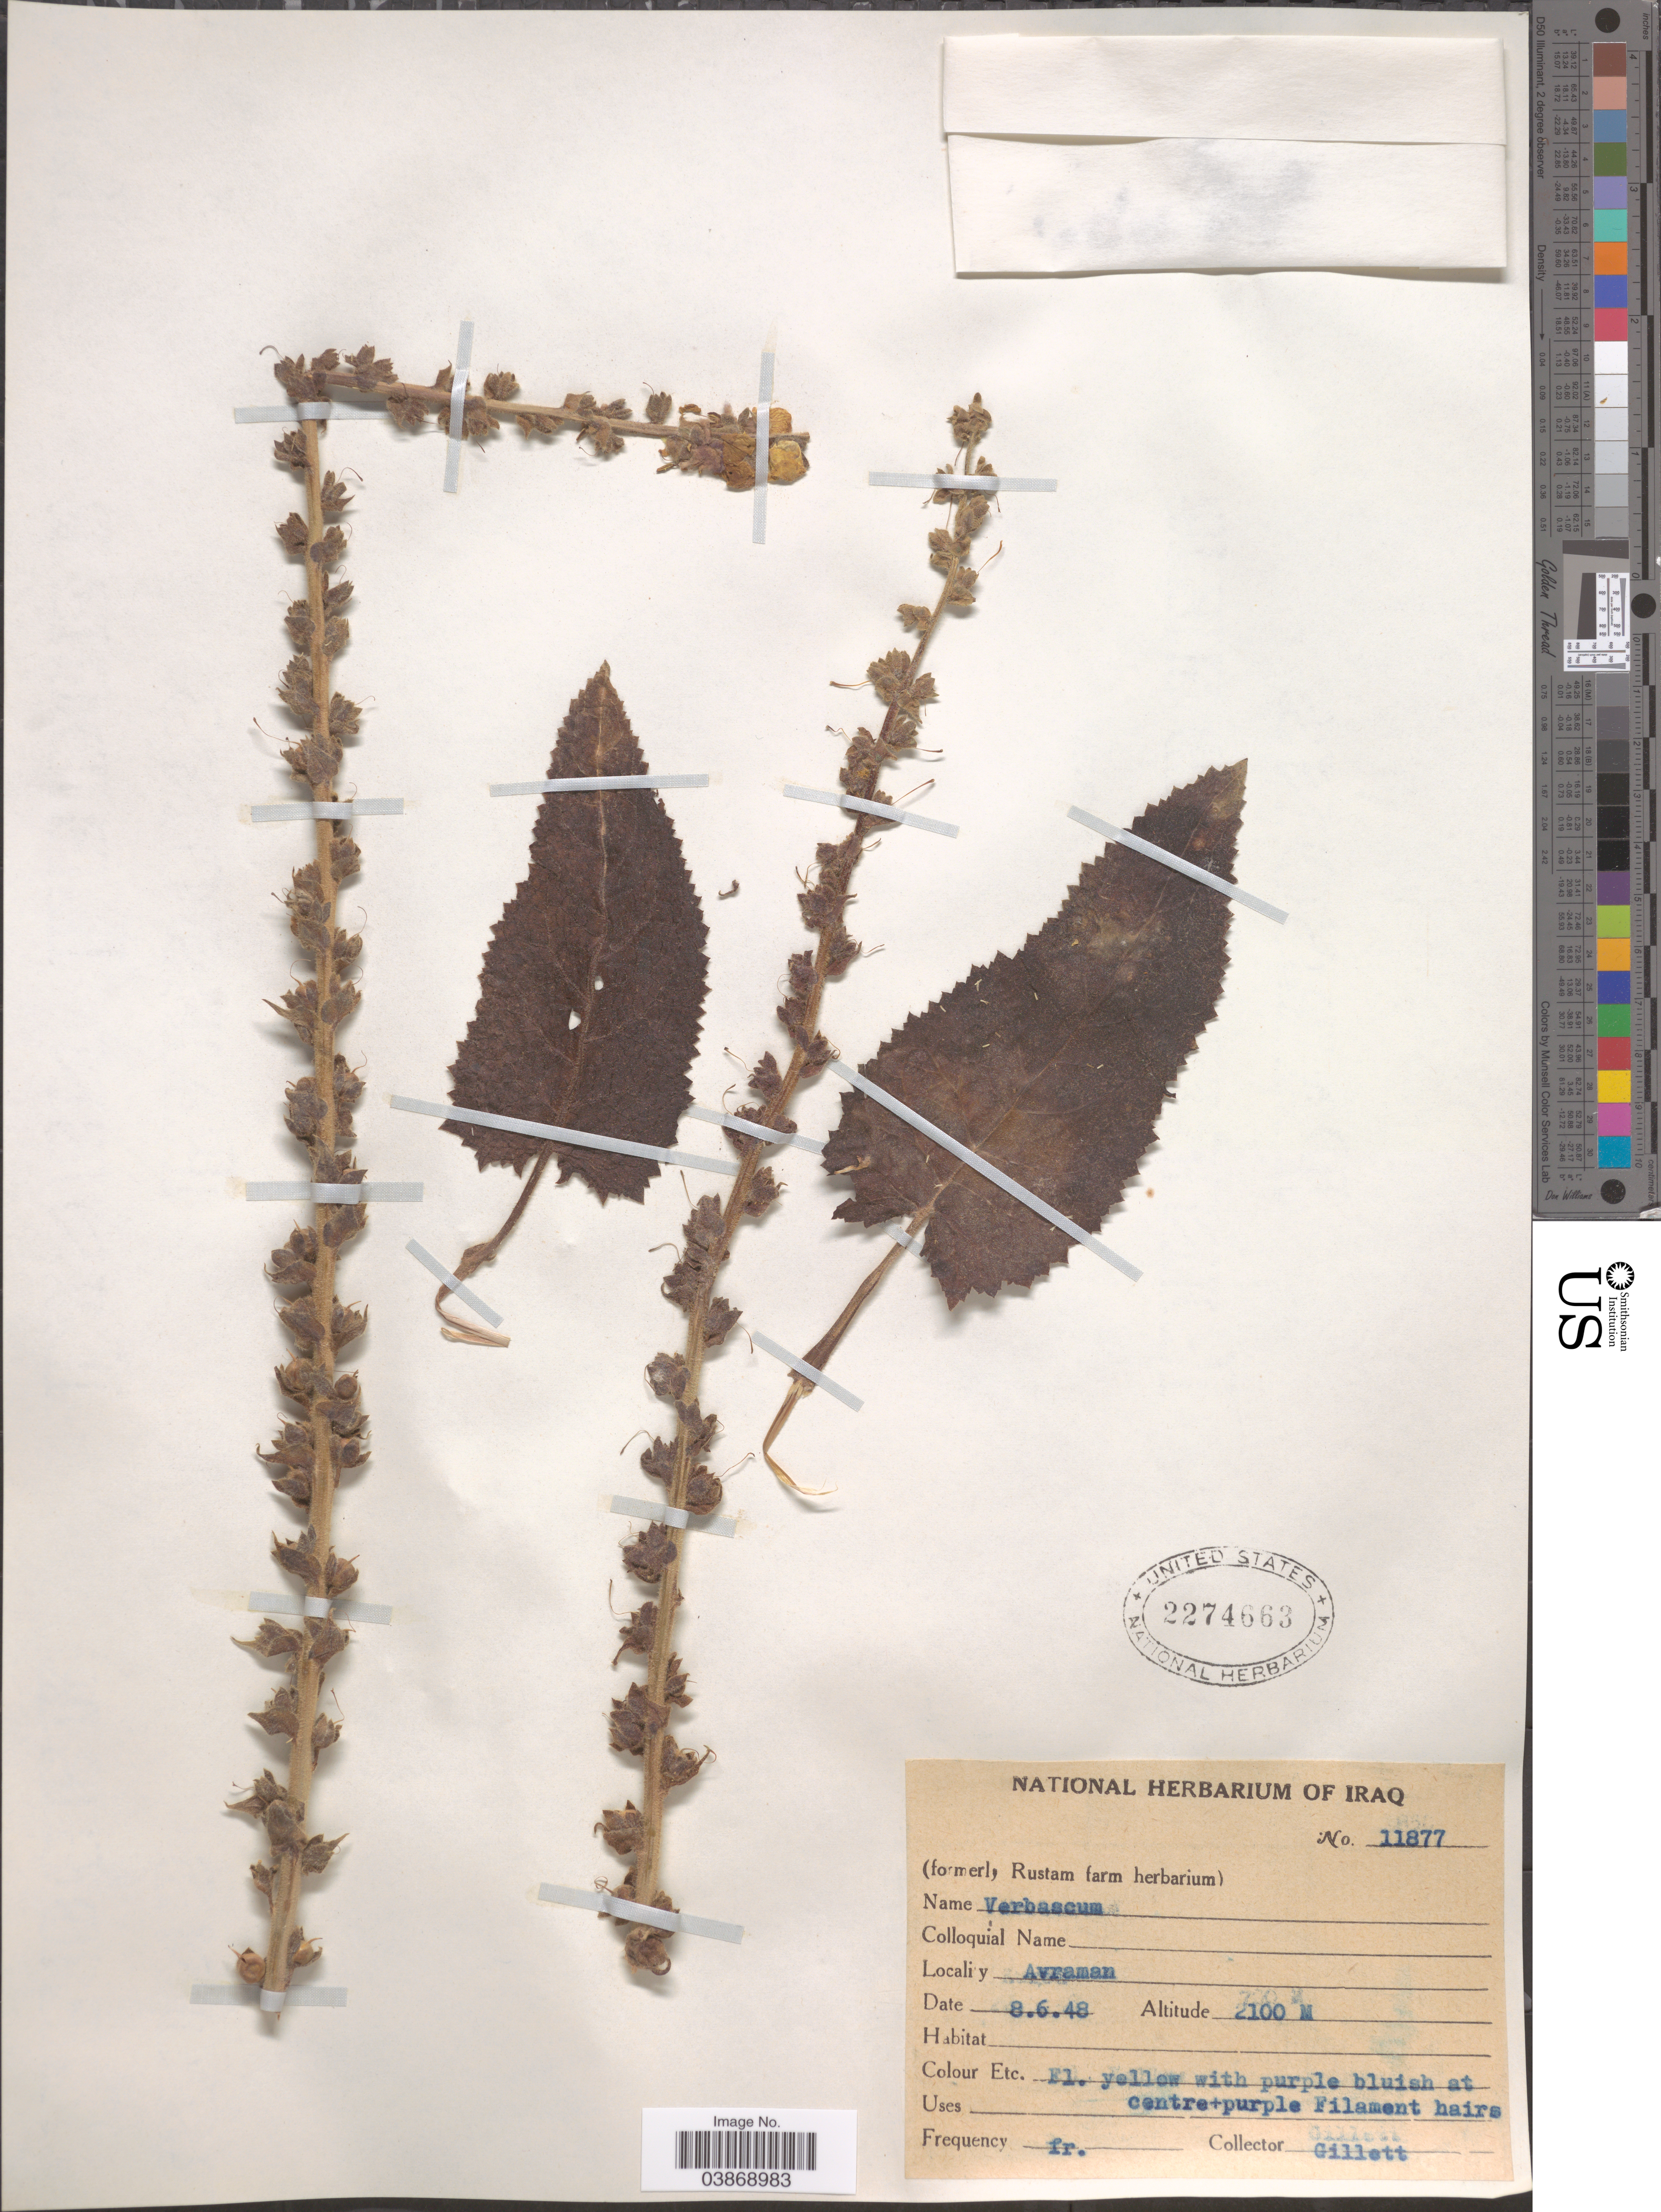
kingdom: Plantae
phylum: Tracheophyta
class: Magnoliopsida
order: Lamiales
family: Scrophulariaceae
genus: Verbascum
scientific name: Verbascum sp.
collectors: Gillett, --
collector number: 11877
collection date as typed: Transcribed d/m/y: 8/6/48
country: Iraq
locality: Avraman.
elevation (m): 2100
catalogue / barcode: US 2274663